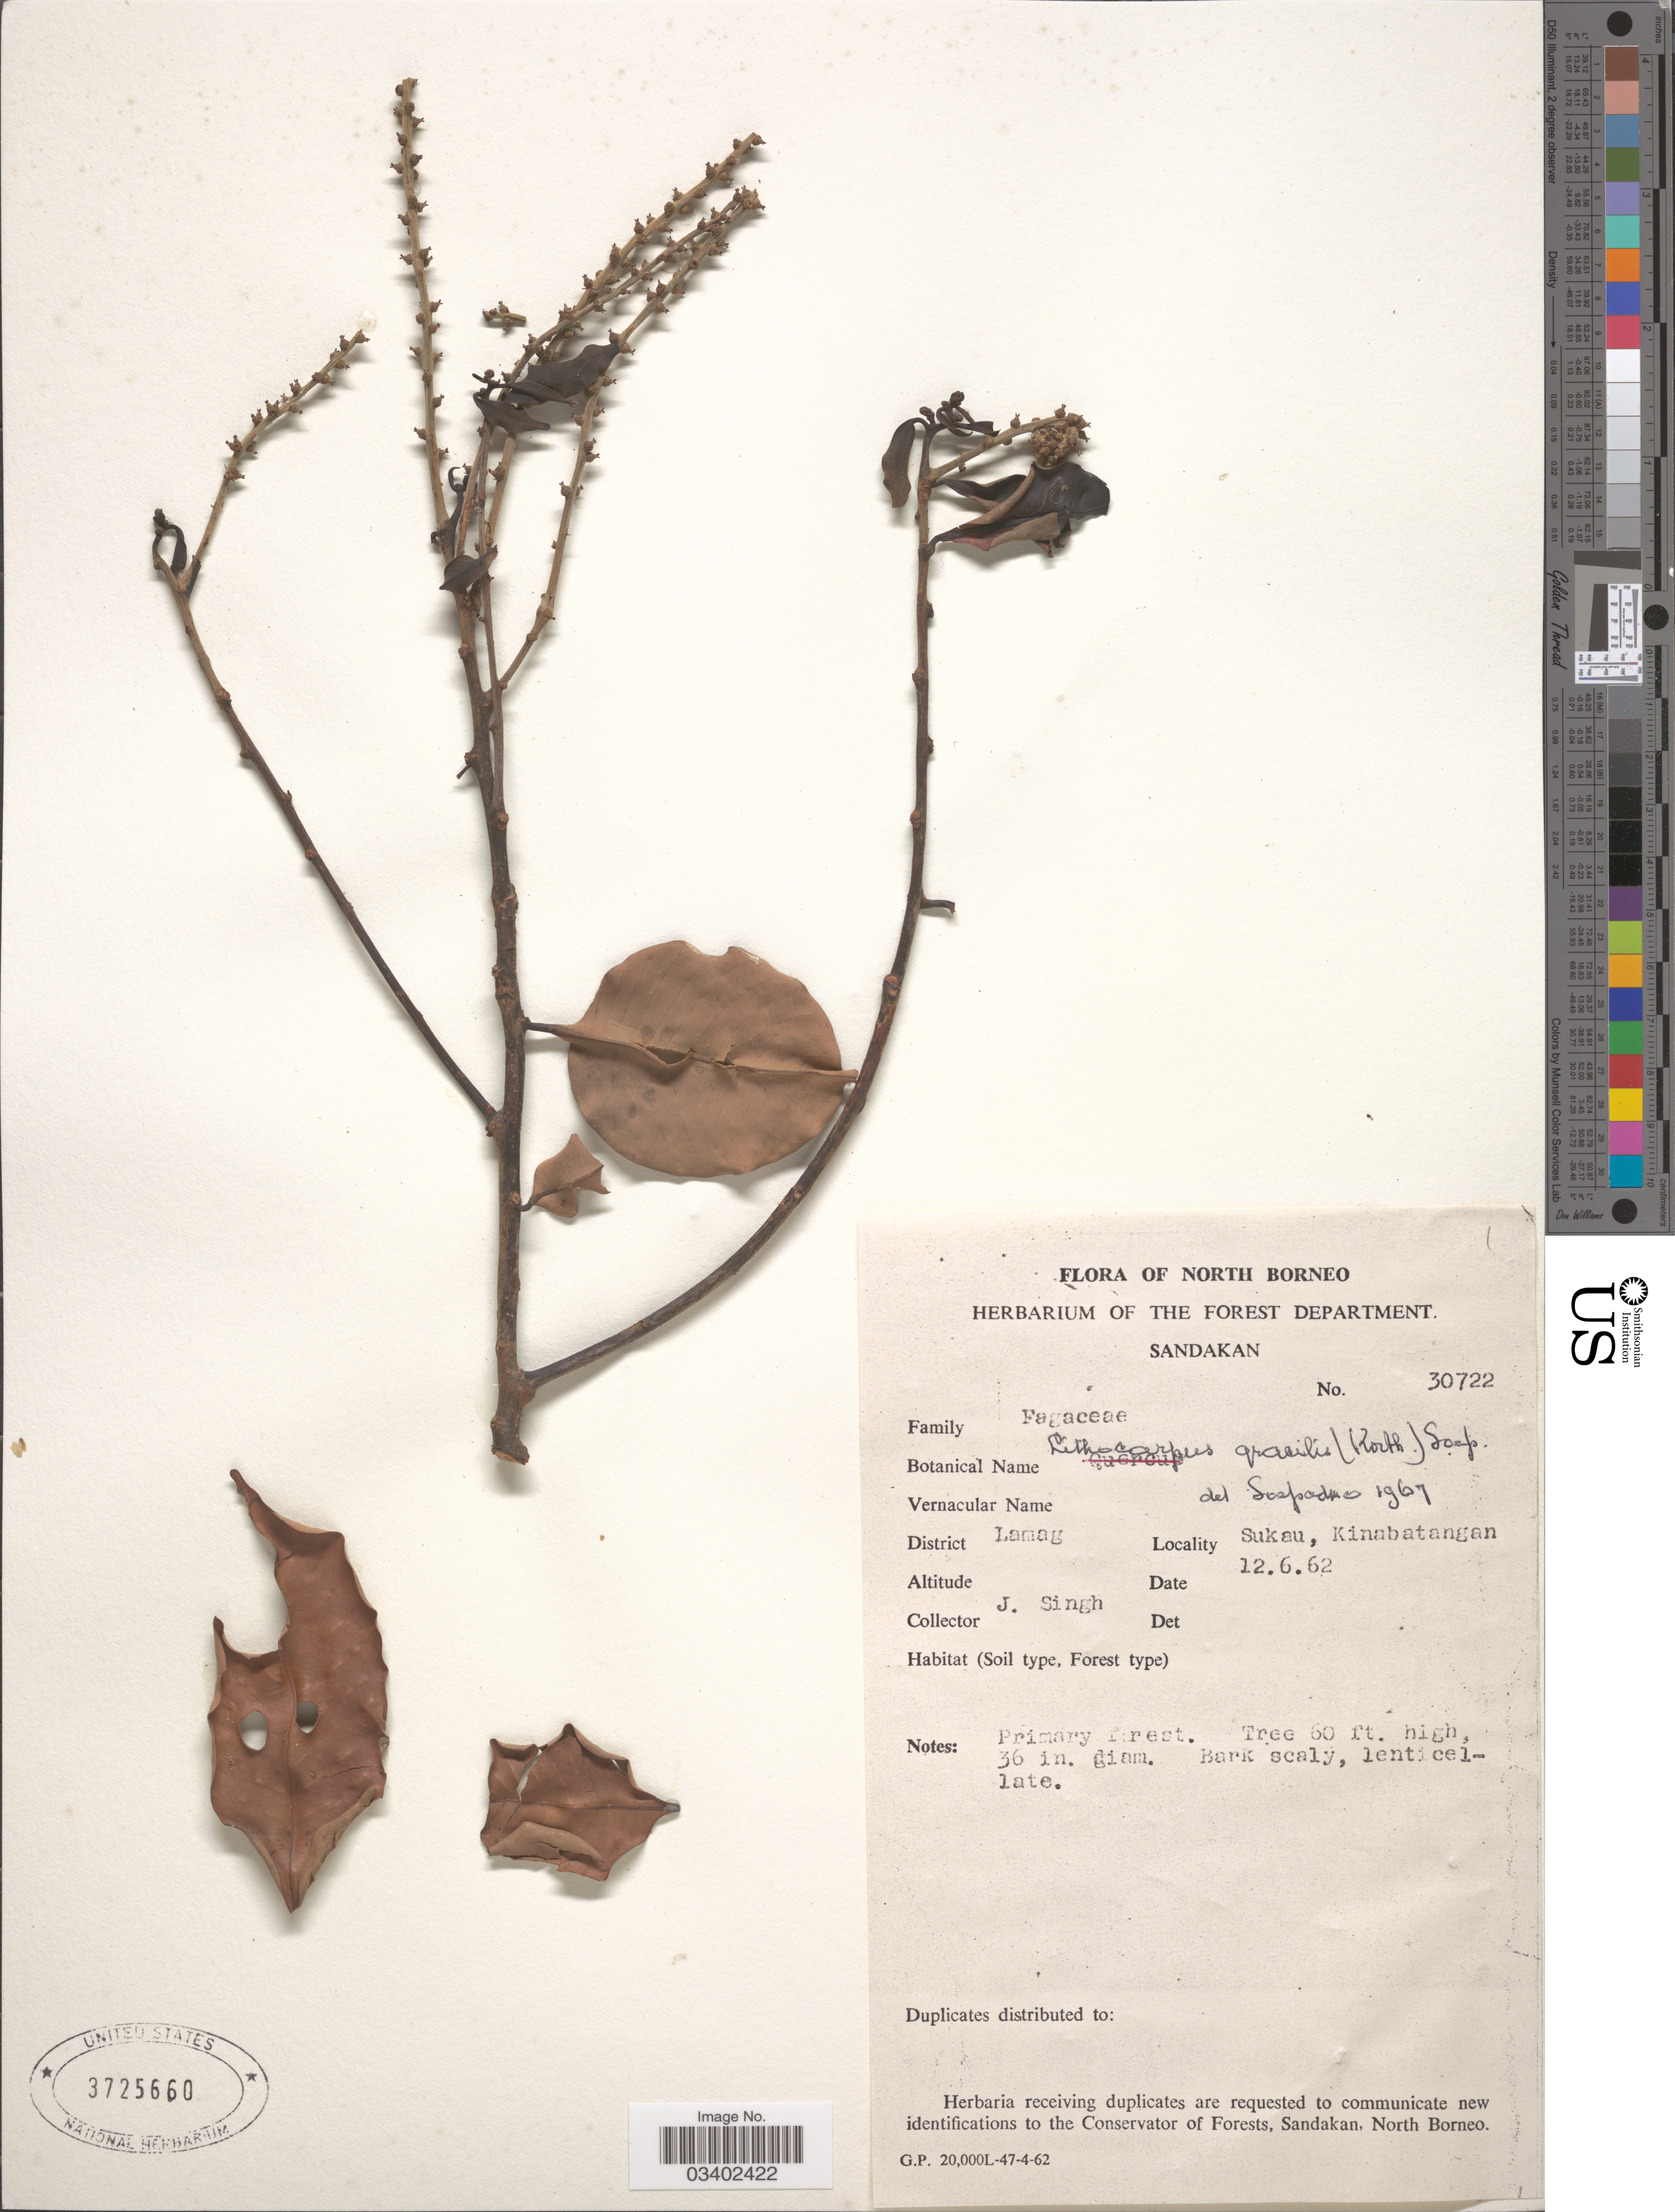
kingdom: Plantae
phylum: Tracheophyta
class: Magnoliopsida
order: Fagales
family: Fagaceae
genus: Lithocarpus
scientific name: Lithocarpus gracilis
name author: (Korth.) Soepadmo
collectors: J. Singh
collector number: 30722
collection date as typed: Transcribed d/m/y: 12/6/62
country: Malaysia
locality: North Borneo. District Lamag. Sukau, Kinabatangan.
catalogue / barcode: US 3725660